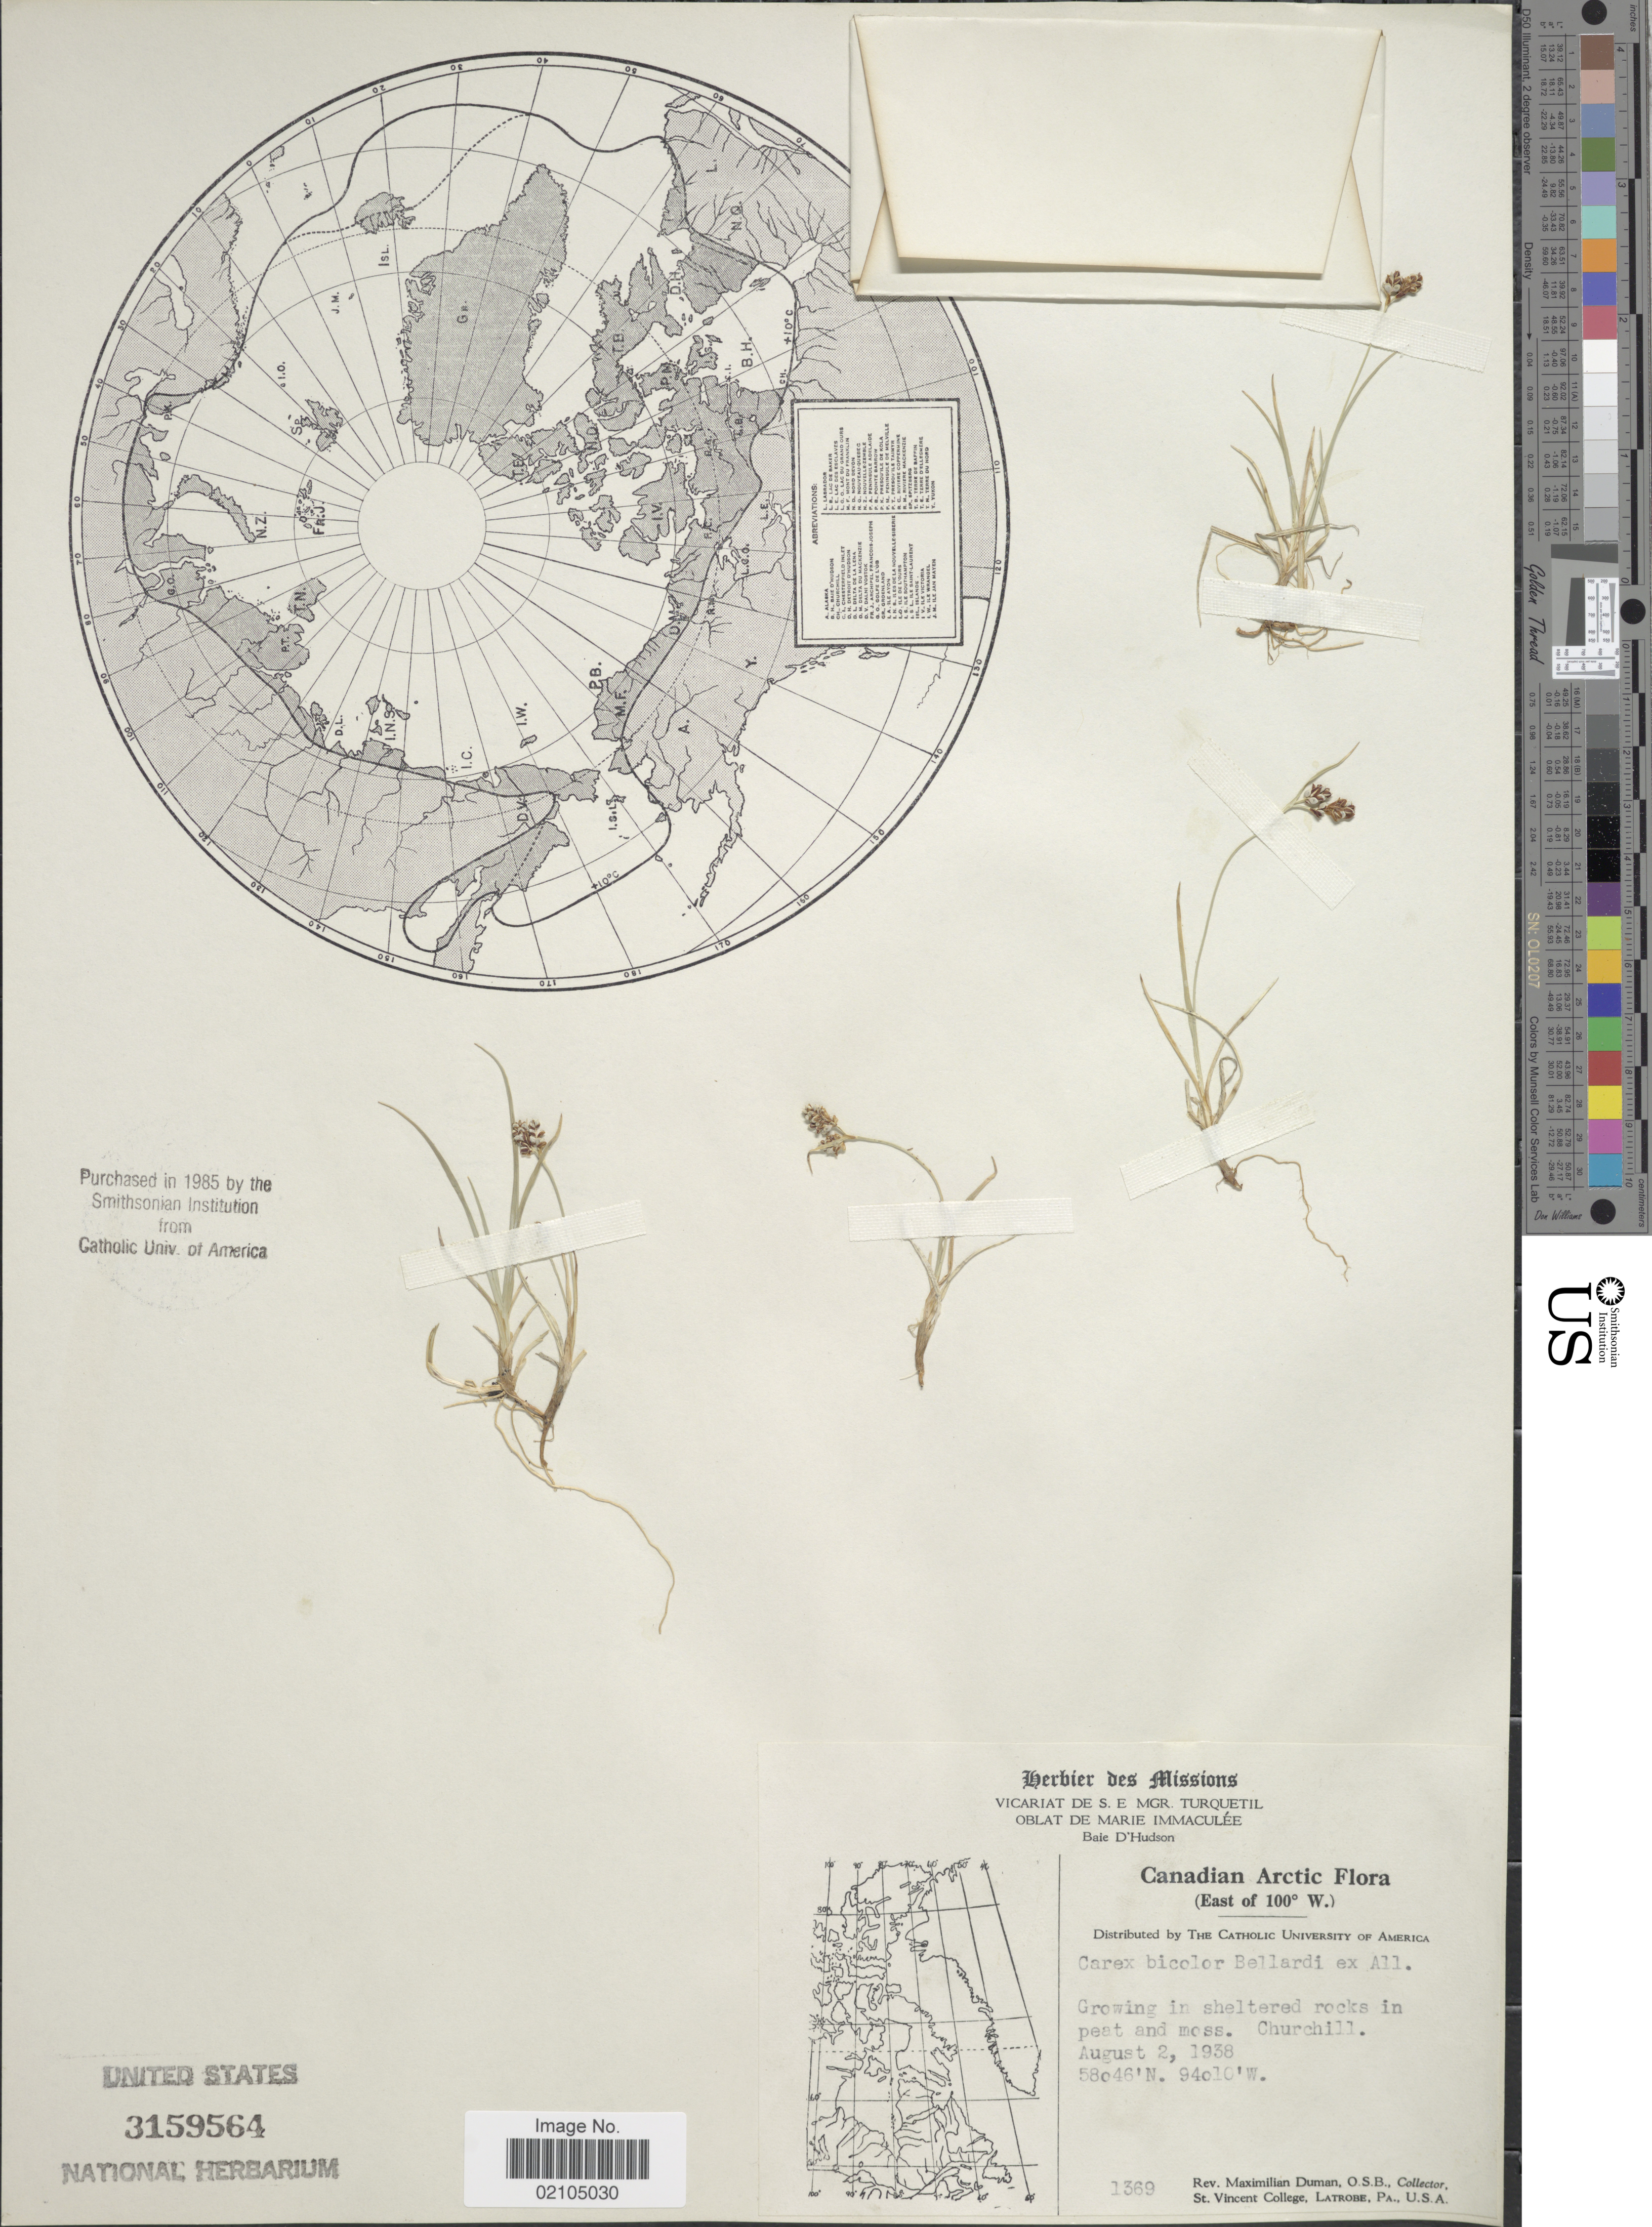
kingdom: Plantae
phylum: Tracheophyta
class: Liliopsida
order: Poales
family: Cyperaceae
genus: Carex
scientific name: Carex bicolor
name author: Bellardi ex All.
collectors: M. Duman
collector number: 1369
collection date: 1938-08-02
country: Canada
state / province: Manitoba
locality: Canadian Arctic. (East of 100º W.) Growing in sheltered rocks in peat and moss. Churchill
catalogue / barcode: US 3159564